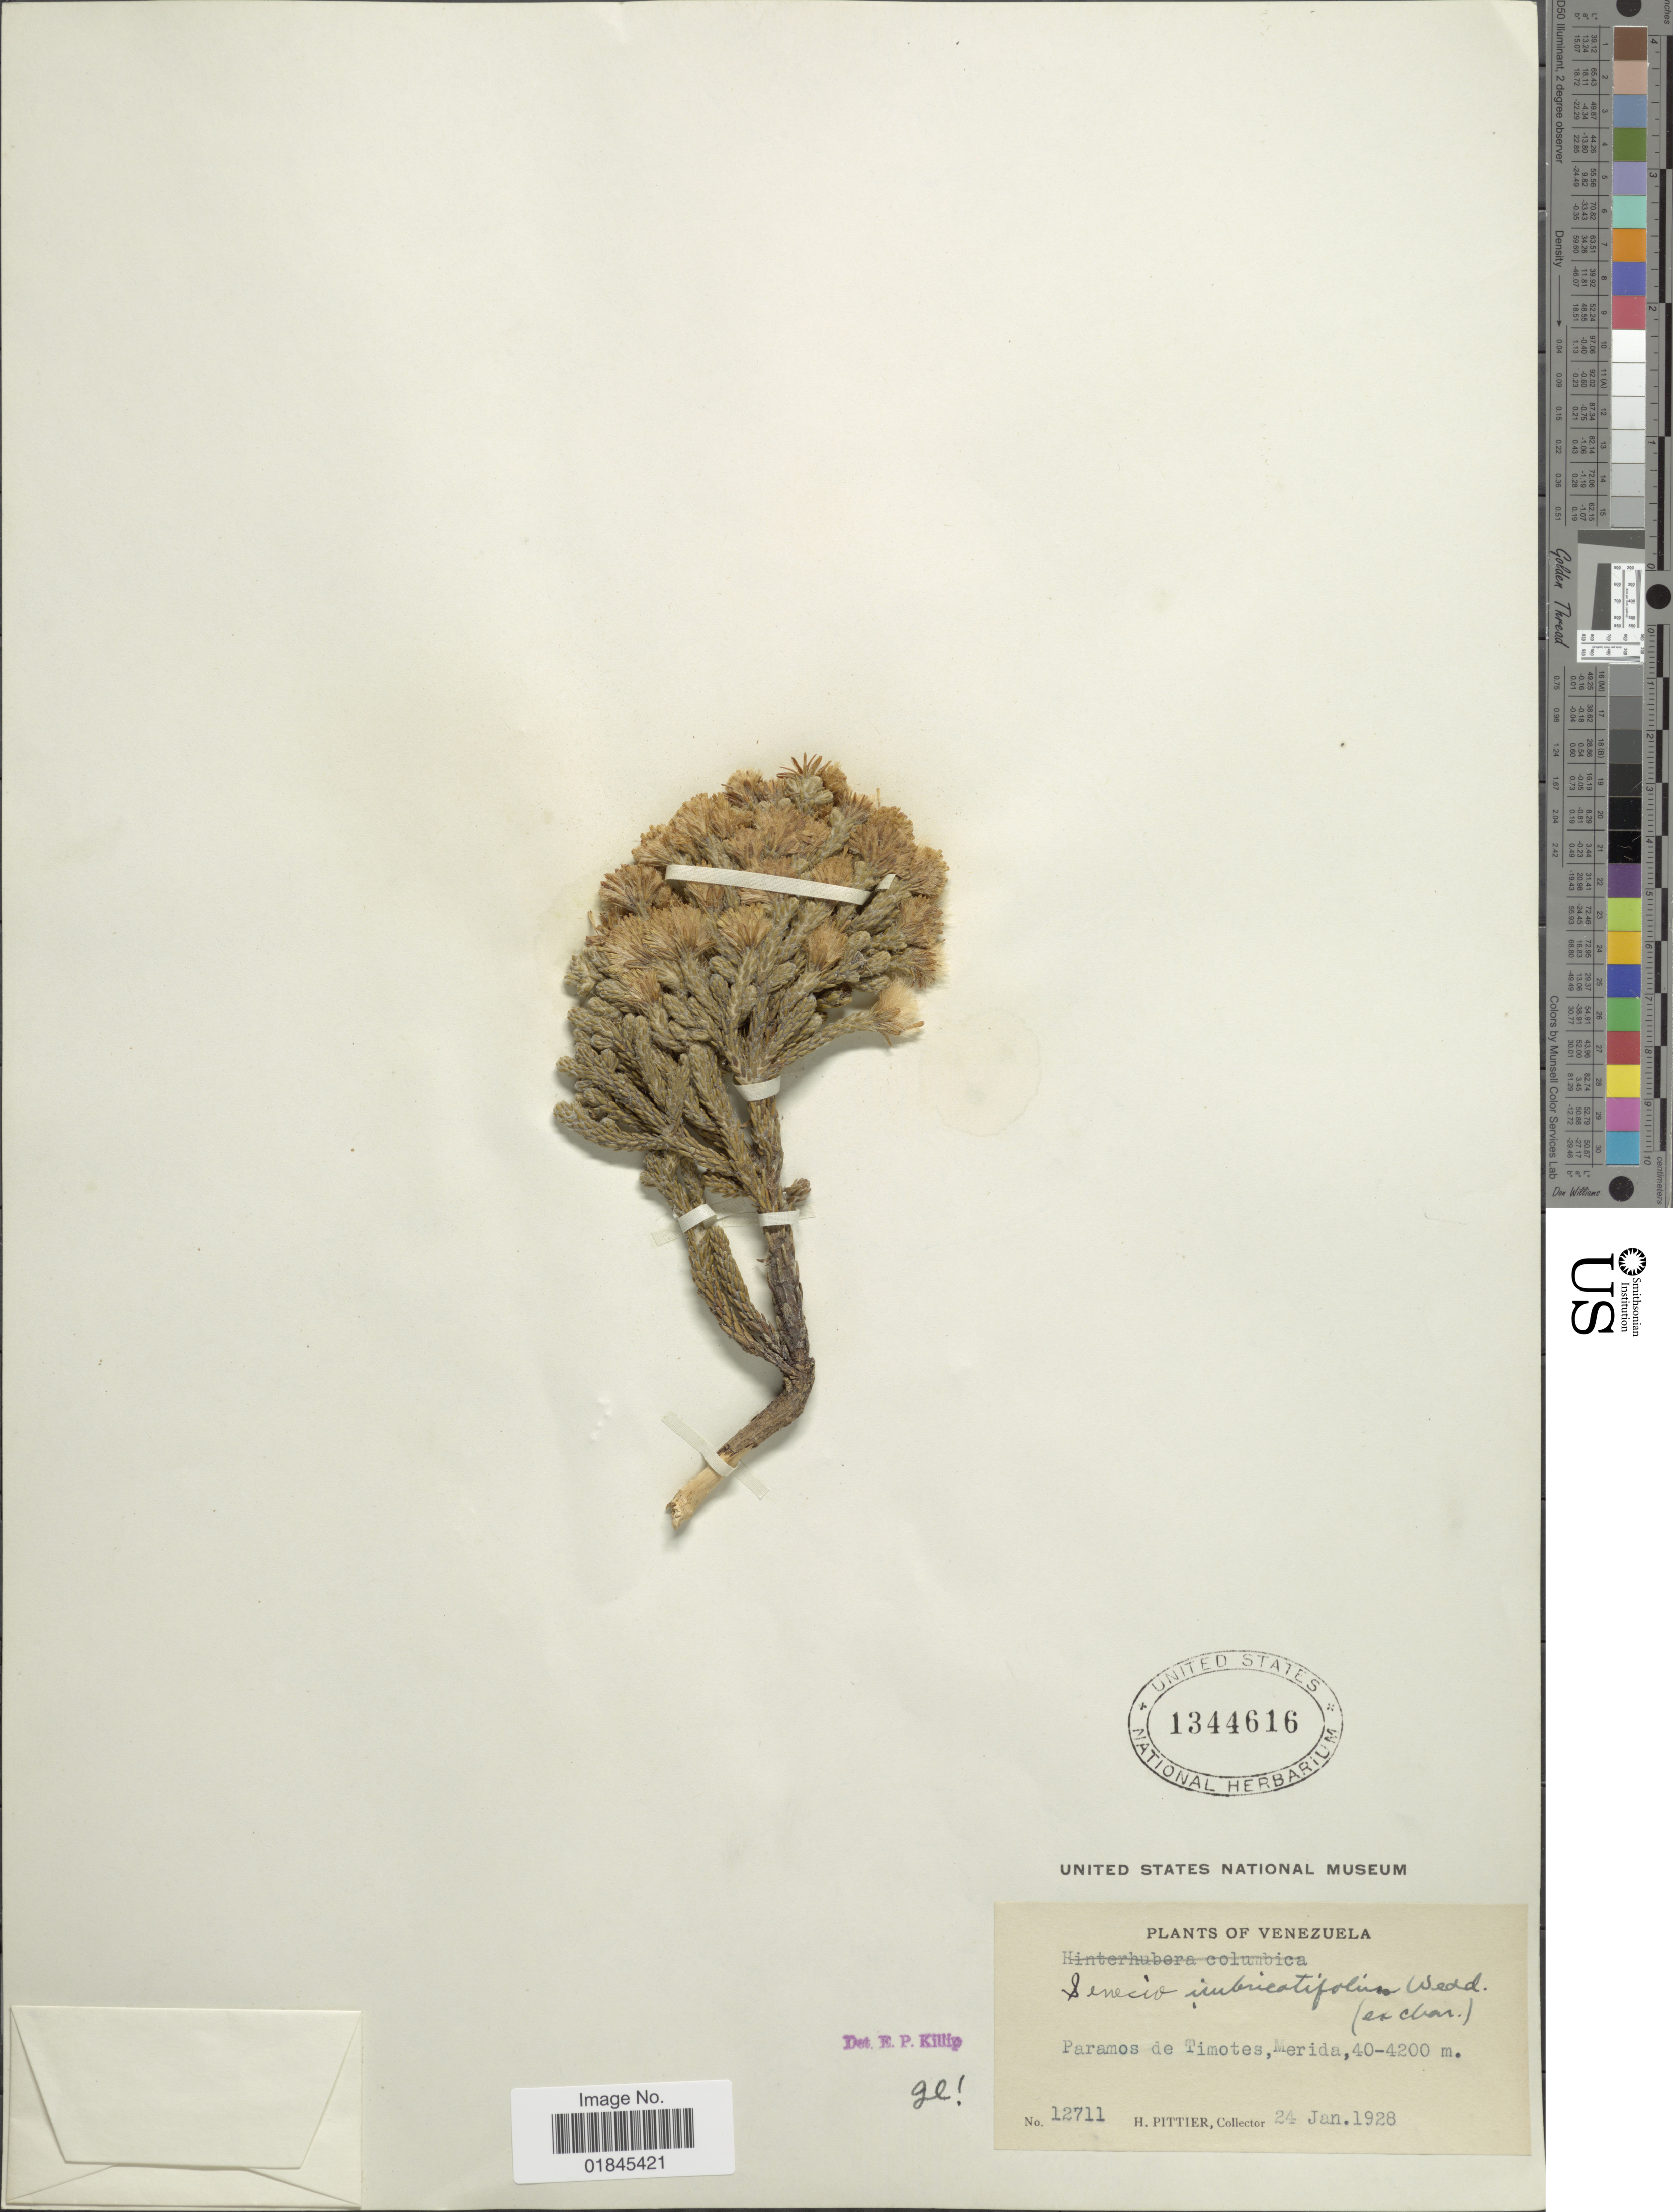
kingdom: Plantae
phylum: Tracheophyta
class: Magnoliopsida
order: Asterales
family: Asteraceae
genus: Pentacalia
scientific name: Pentacalia imbricatifolia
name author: (Sch. Bip. ex Wedd.) Cuatrec.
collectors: H. F. Pittier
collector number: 12711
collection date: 1928-01-24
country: Venezuela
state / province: Mérida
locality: Paramos de Timotes, Merida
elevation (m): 40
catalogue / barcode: US 1344616